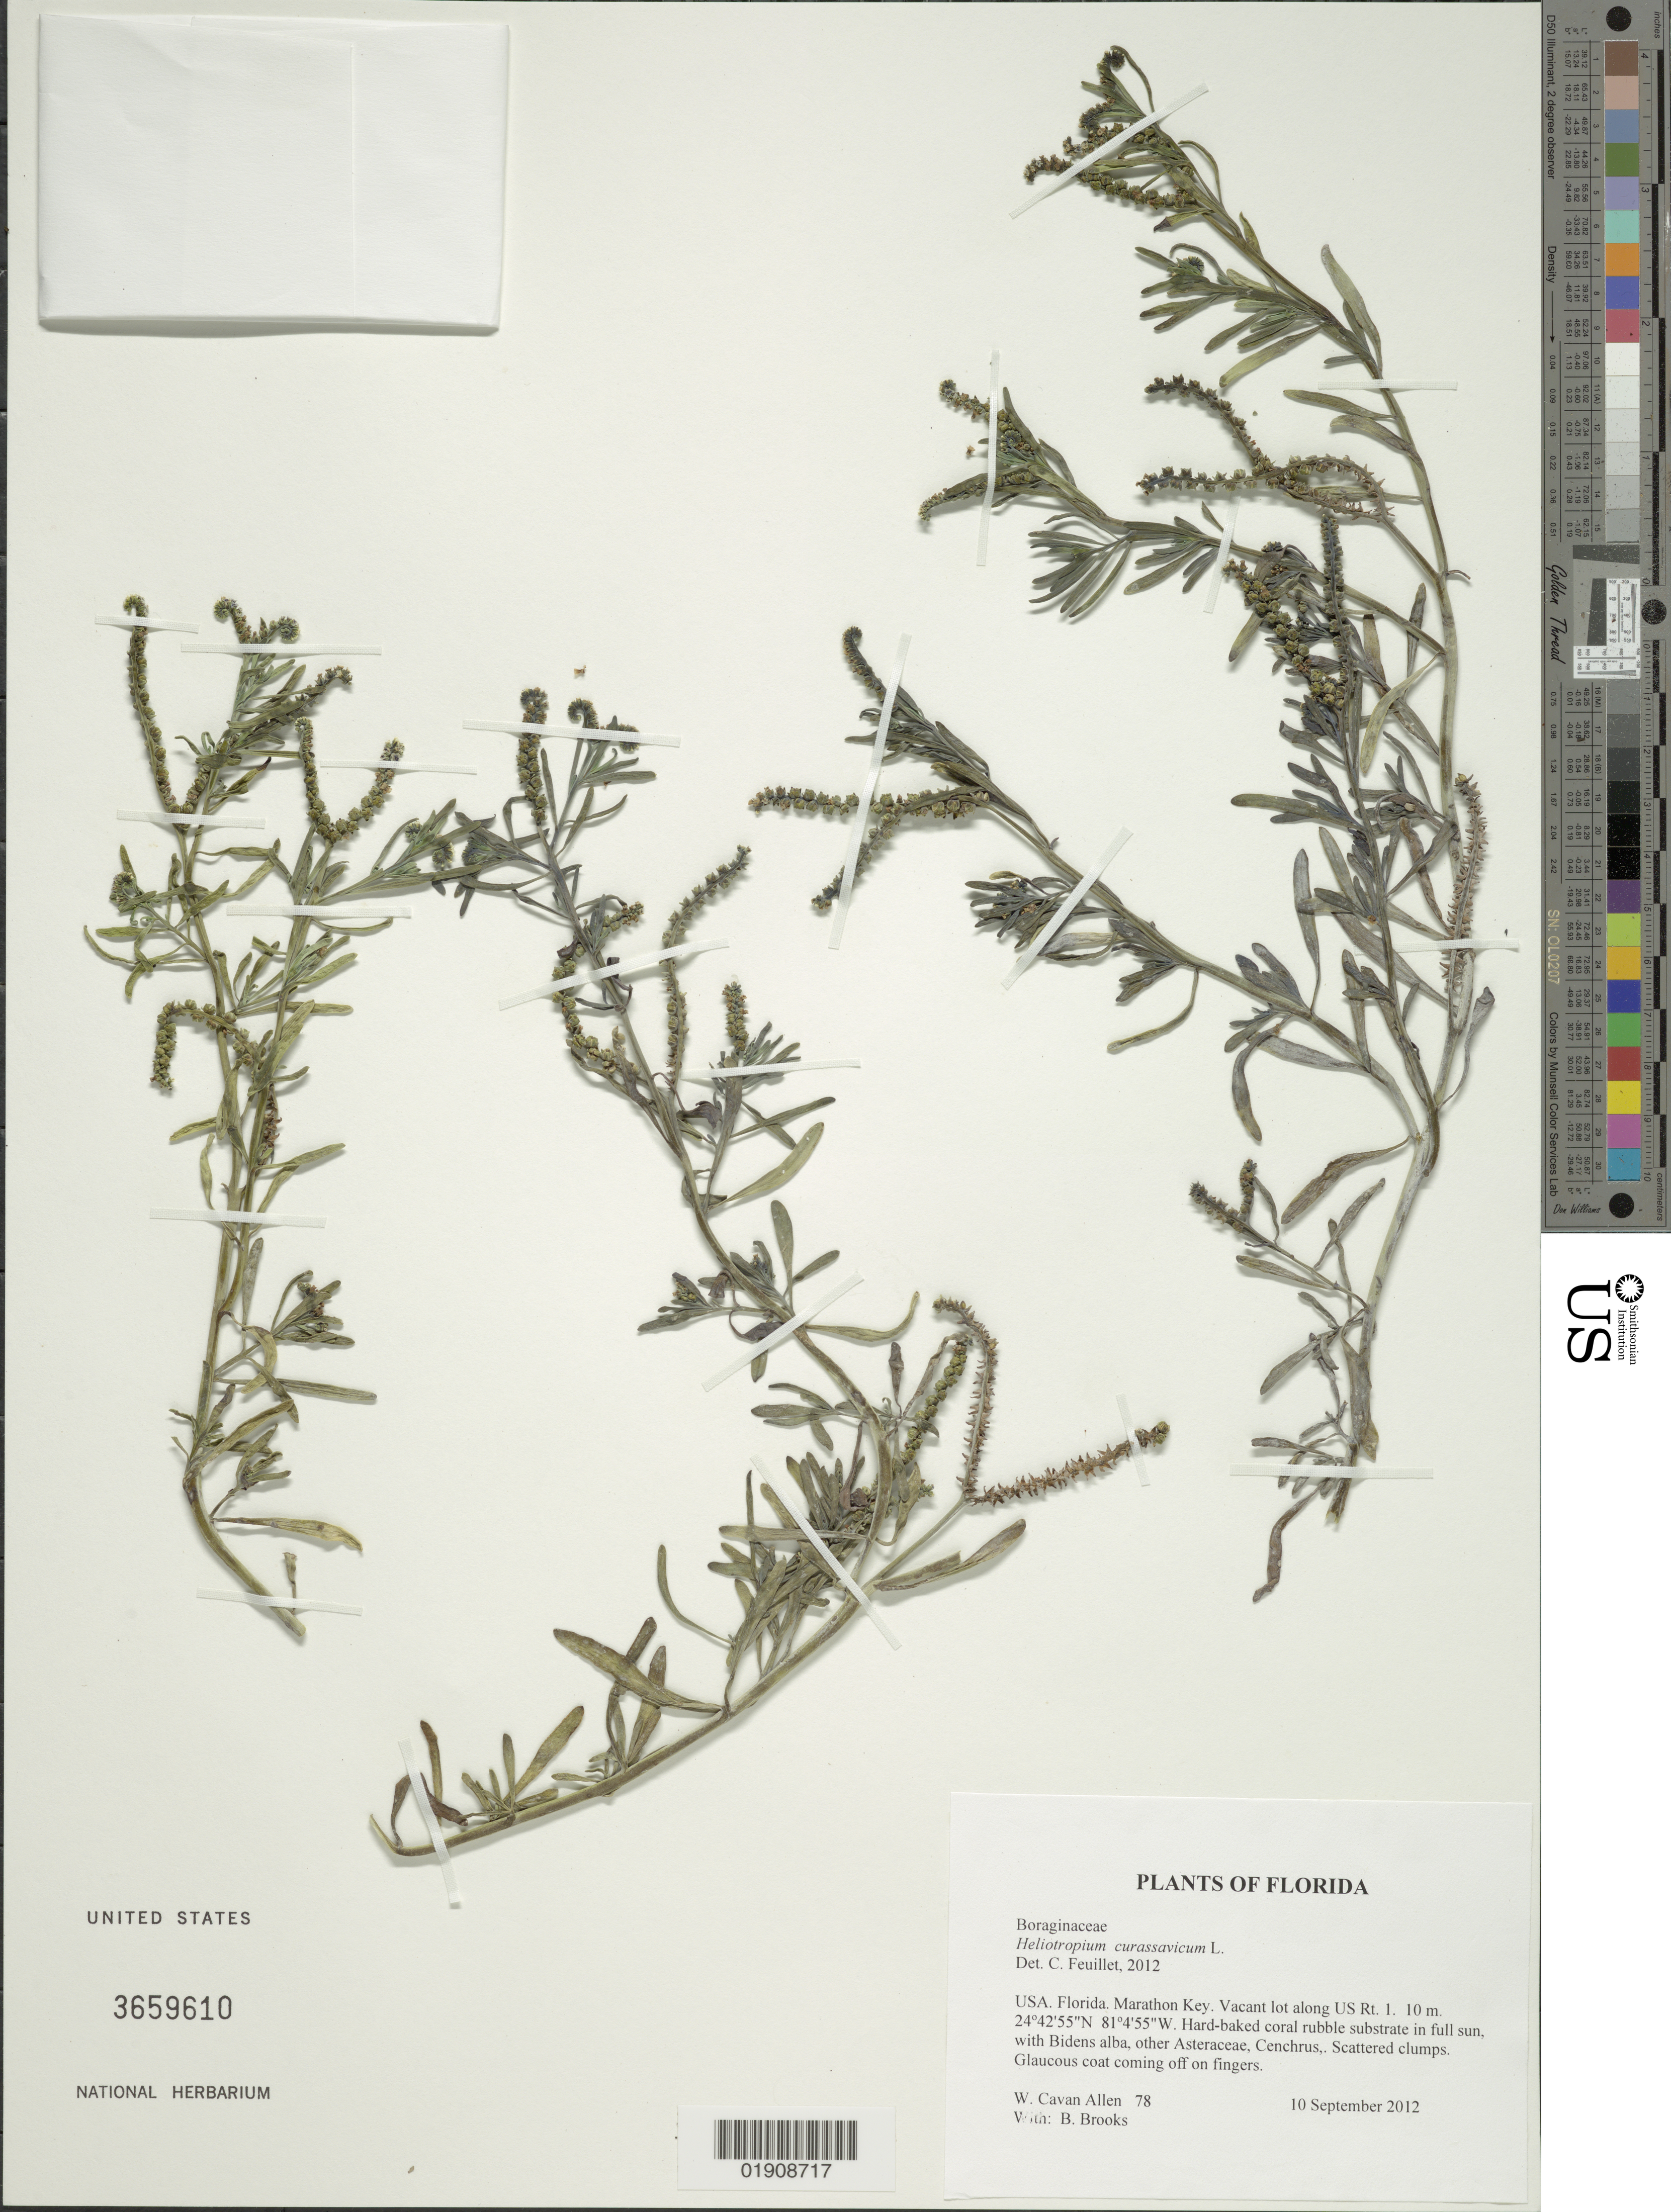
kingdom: Plantae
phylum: Tracheophyta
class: Magnoliopsida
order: Boraginales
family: Heliotropiaceae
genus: Heliotropium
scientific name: Heliotropium curassavicum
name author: L.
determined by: Feuillet, C.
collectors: W. C. Allen & B. Brooks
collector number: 78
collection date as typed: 10 September 2012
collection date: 2012-09-10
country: United States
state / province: Florida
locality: Marathon Key. Vacant lot along US Rt 1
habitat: Hard-baked coral rubble substrate in full sun,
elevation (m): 10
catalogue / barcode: US 3659610